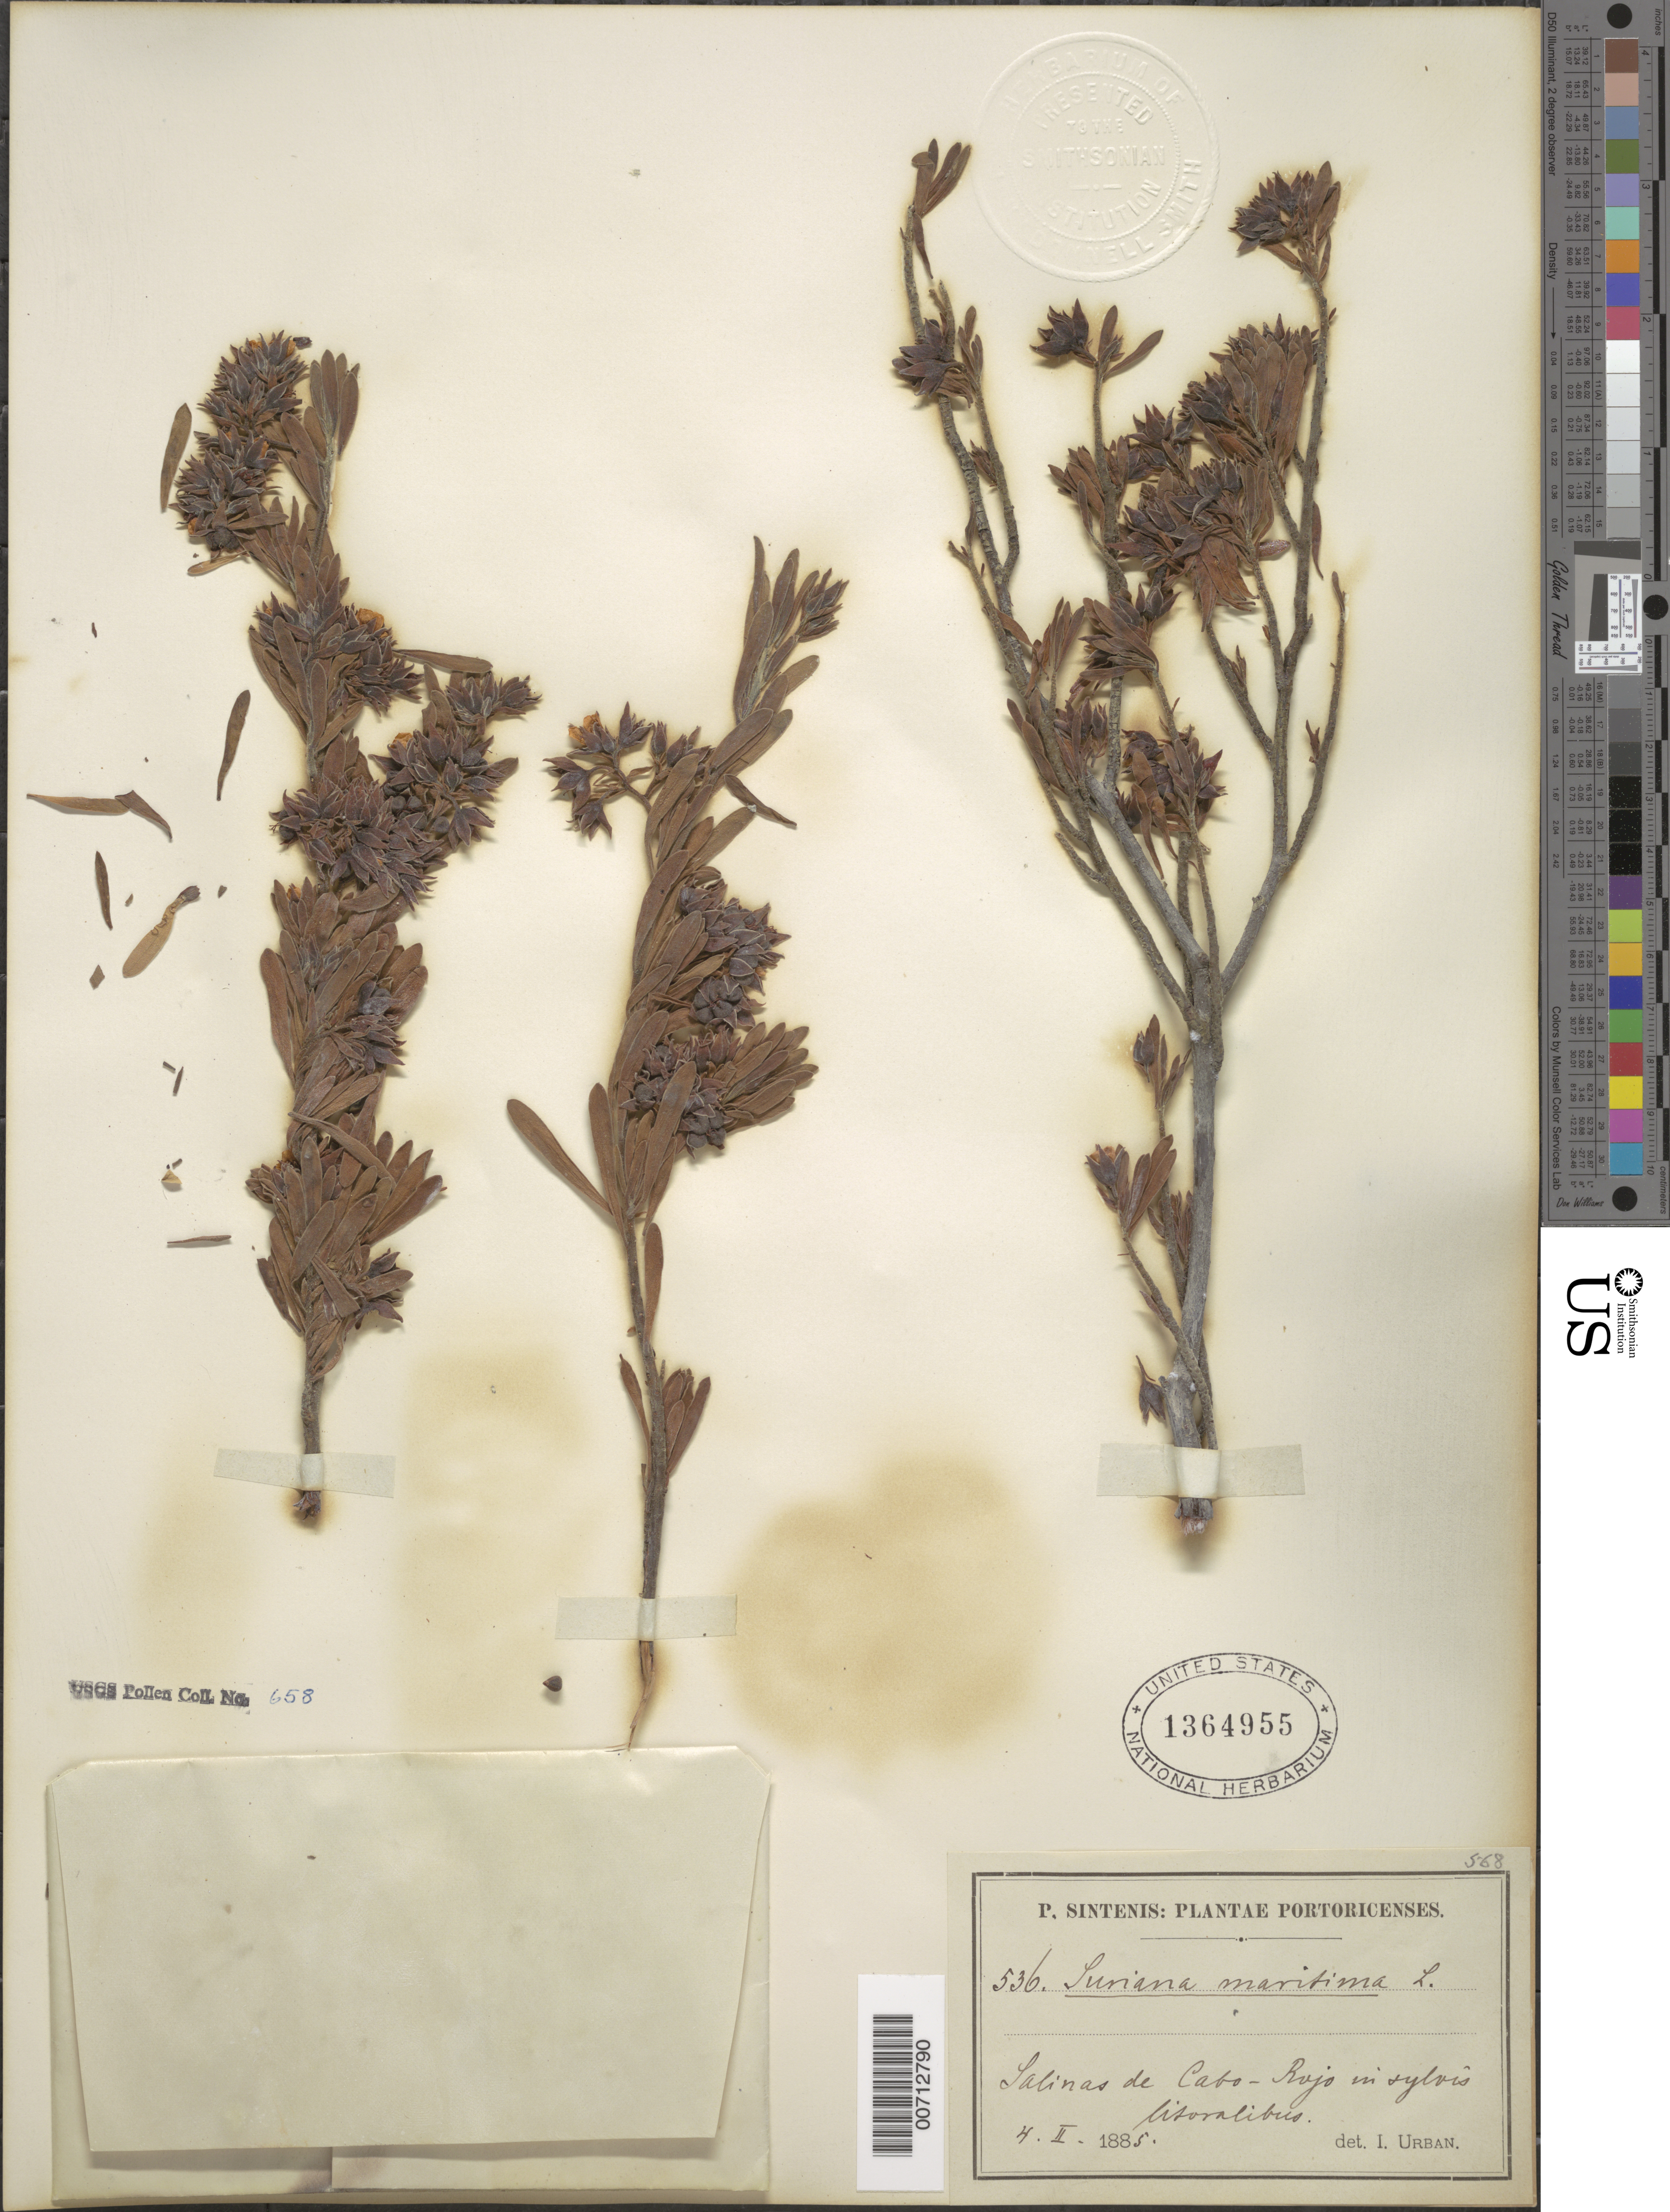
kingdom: Plantae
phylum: Tracheophyta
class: Magnoliopsida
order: Fabales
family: Surianaceae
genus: Suriana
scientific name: Suriana maritima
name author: L.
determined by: Urban, Ignatz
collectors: P. Sintenis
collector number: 536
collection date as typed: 04 Feb 1885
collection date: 1885-02-04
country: Puerto Rico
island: Greater Antilles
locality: Salinas de Cabo-Rojo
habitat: In sylvis litoralibus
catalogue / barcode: US 1364955